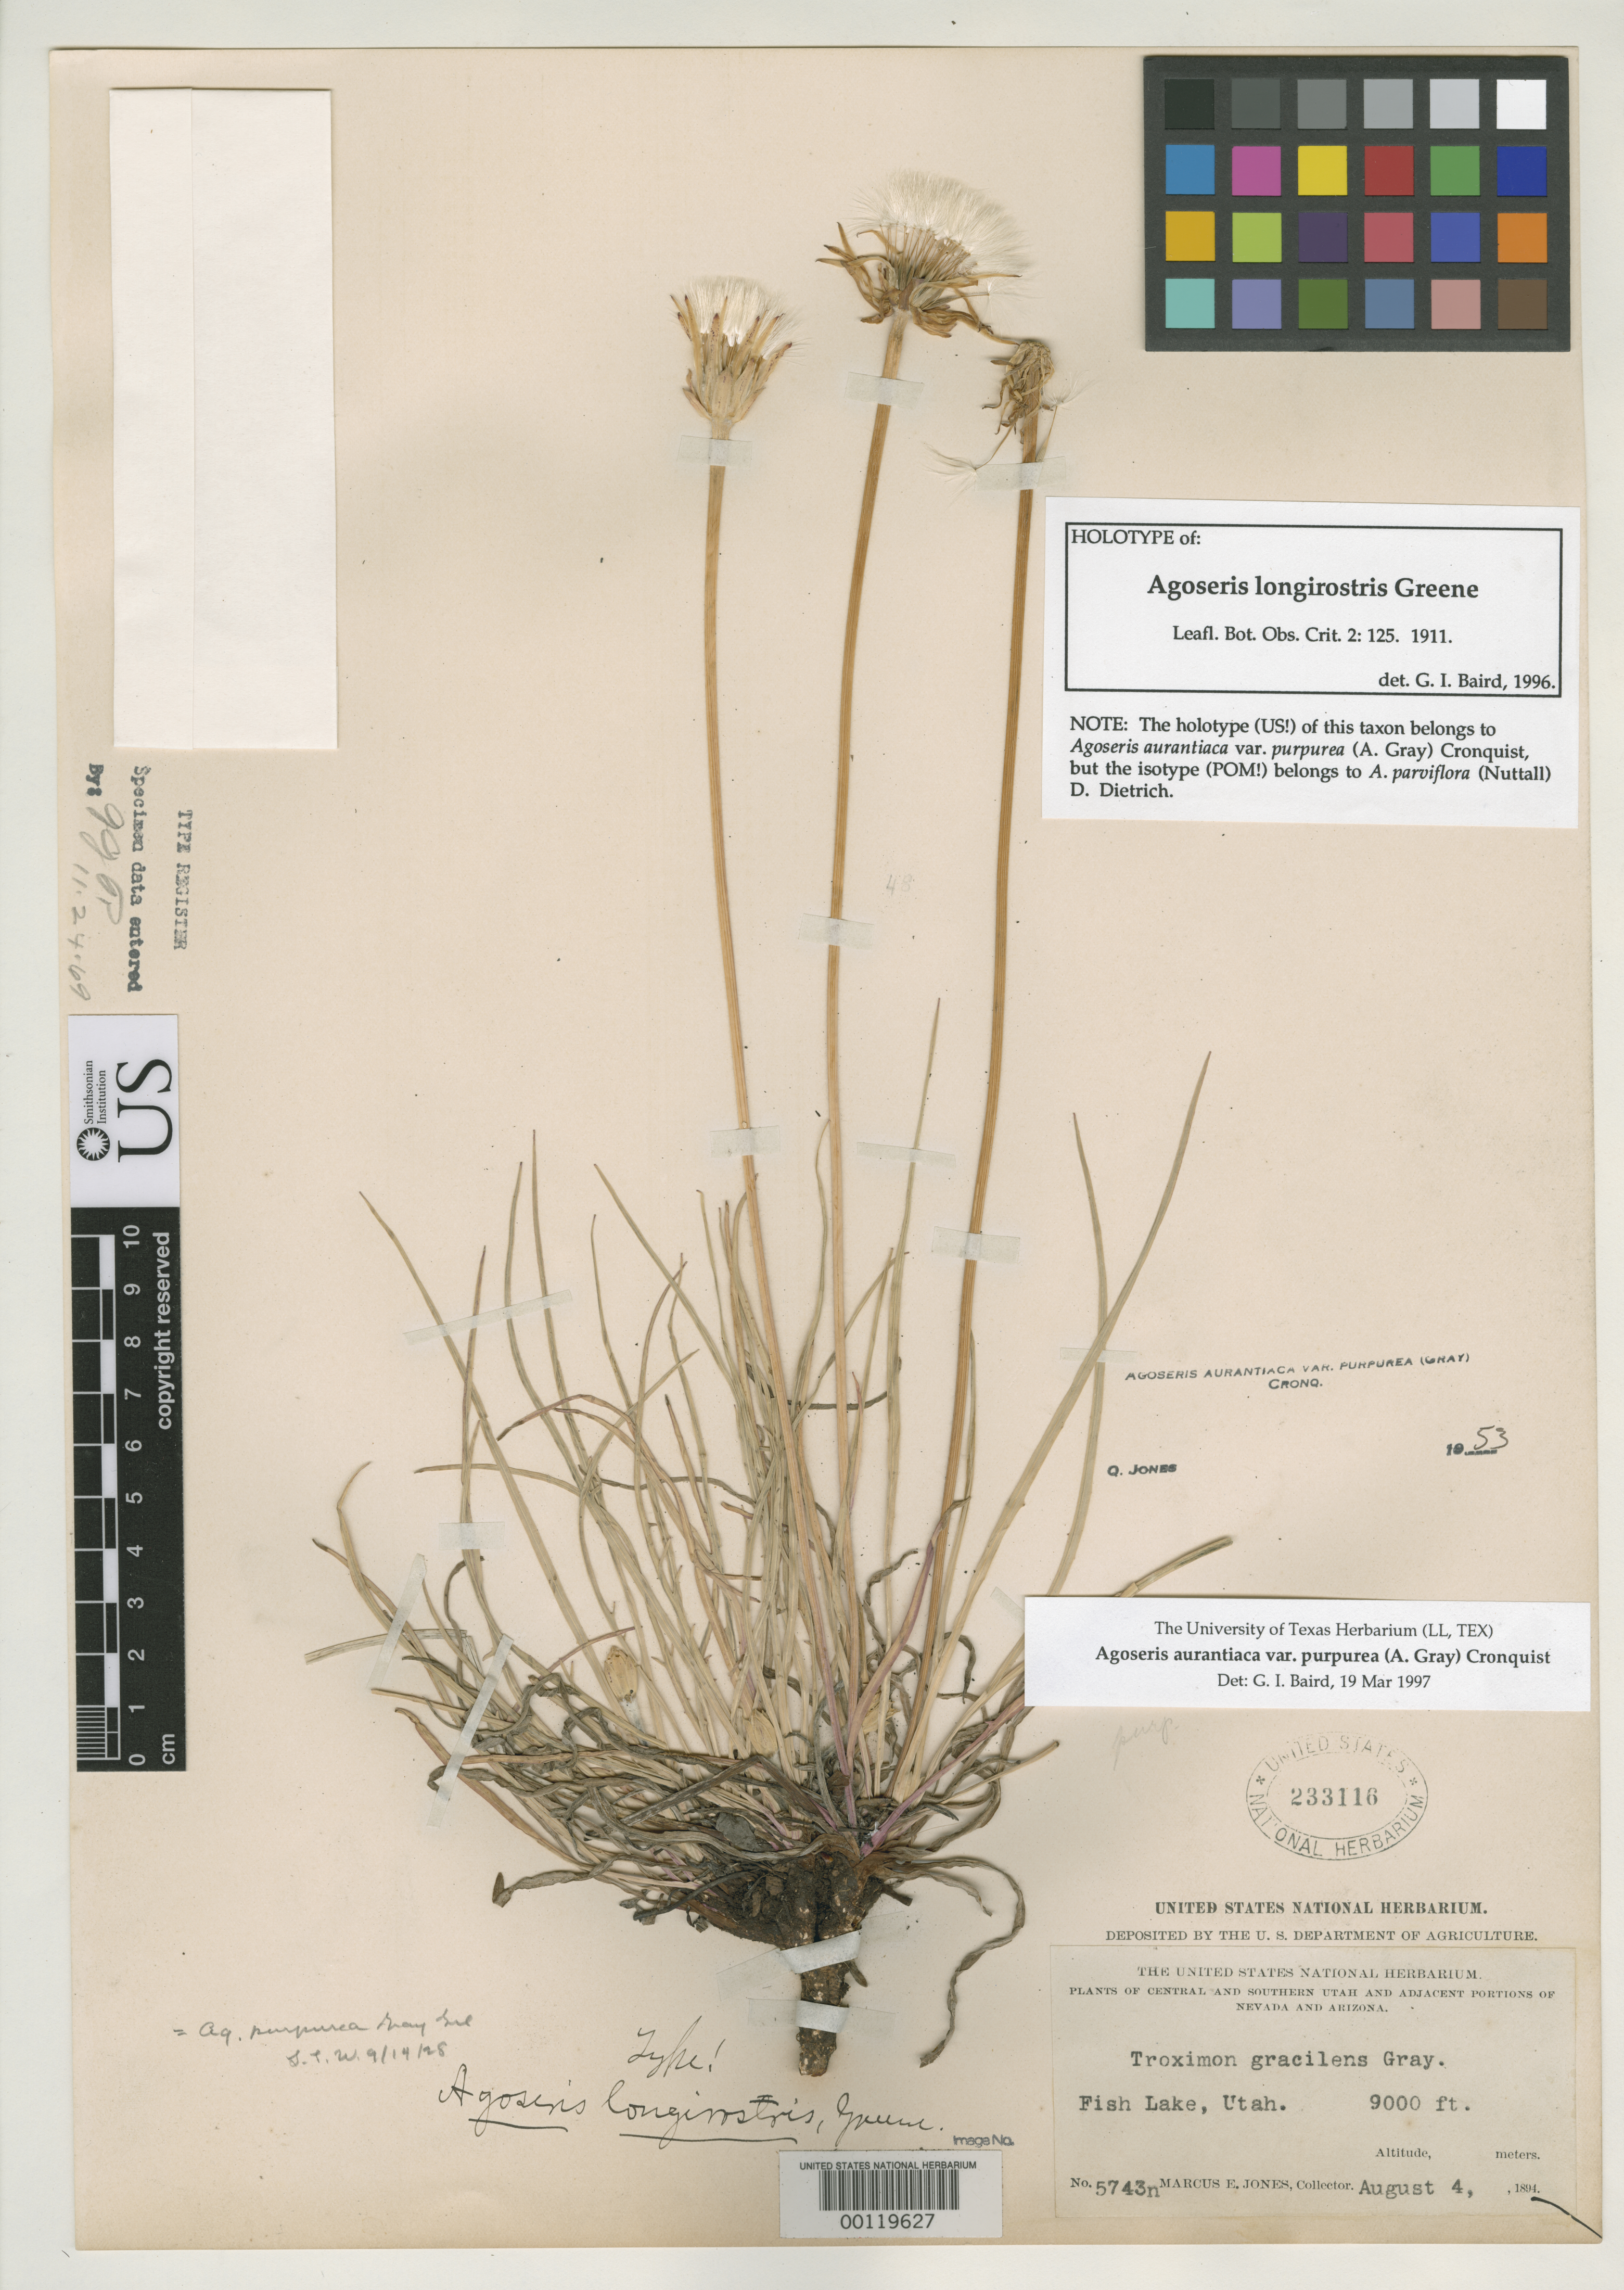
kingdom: Plantae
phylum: Tracheophyta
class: Magnoliopsida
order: Asterales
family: Asteraceae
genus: Agoseris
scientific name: Agoseris longirostris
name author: Greene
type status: Holotype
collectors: M. E. Jones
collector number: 5743 n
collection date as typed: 04 Aug 1894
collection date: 1894-08-04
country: United States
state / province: Utah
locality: Fish Lake; alt. 9000 ft.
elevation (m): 2743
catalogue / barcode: US 233116